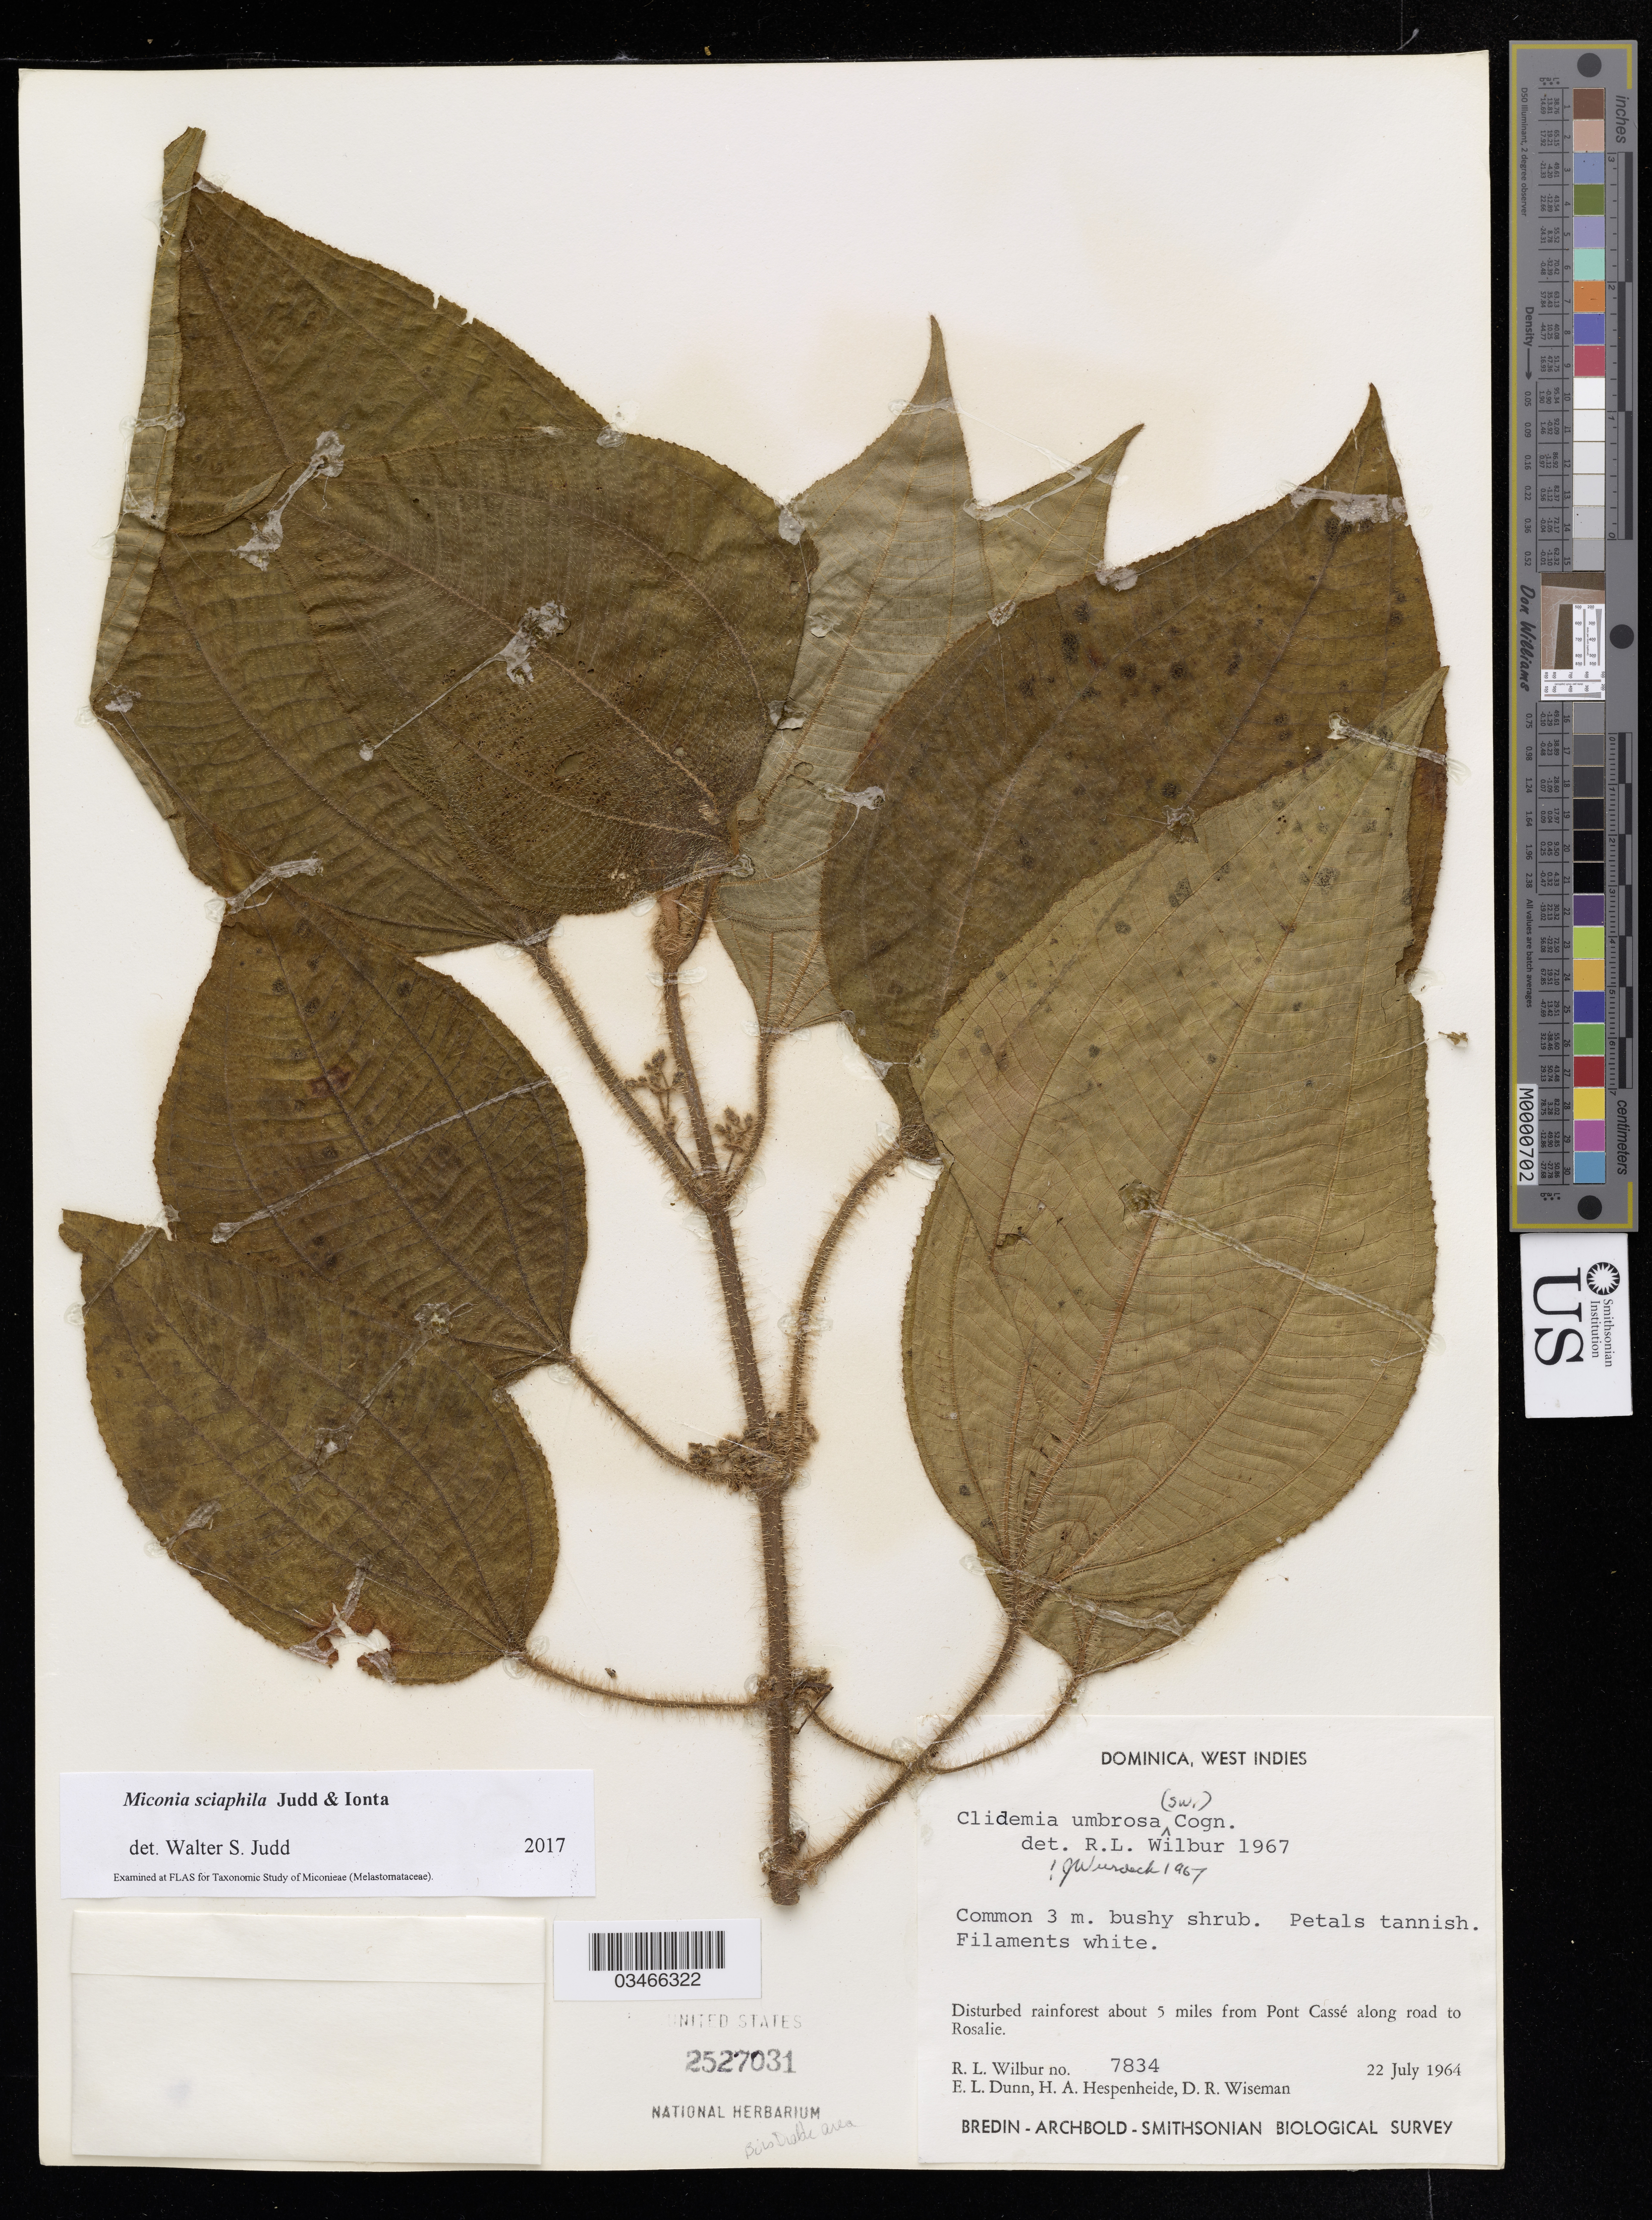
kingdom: Plantae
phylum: Tracheophyta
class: Magnoliopsida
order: Myrtales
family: Melastomataceae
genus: Miconia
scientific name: Miconia sciaphila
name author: Judd & Ionta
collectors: R. L. Wilbur, E. Dunn, H. A. Hespenheide & D. R. Wiseman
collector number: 7834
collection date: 1964-07-22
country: Dominica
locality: About 5 miles from Pont Cassé along road to Rosalie.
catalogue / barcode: US 2527031